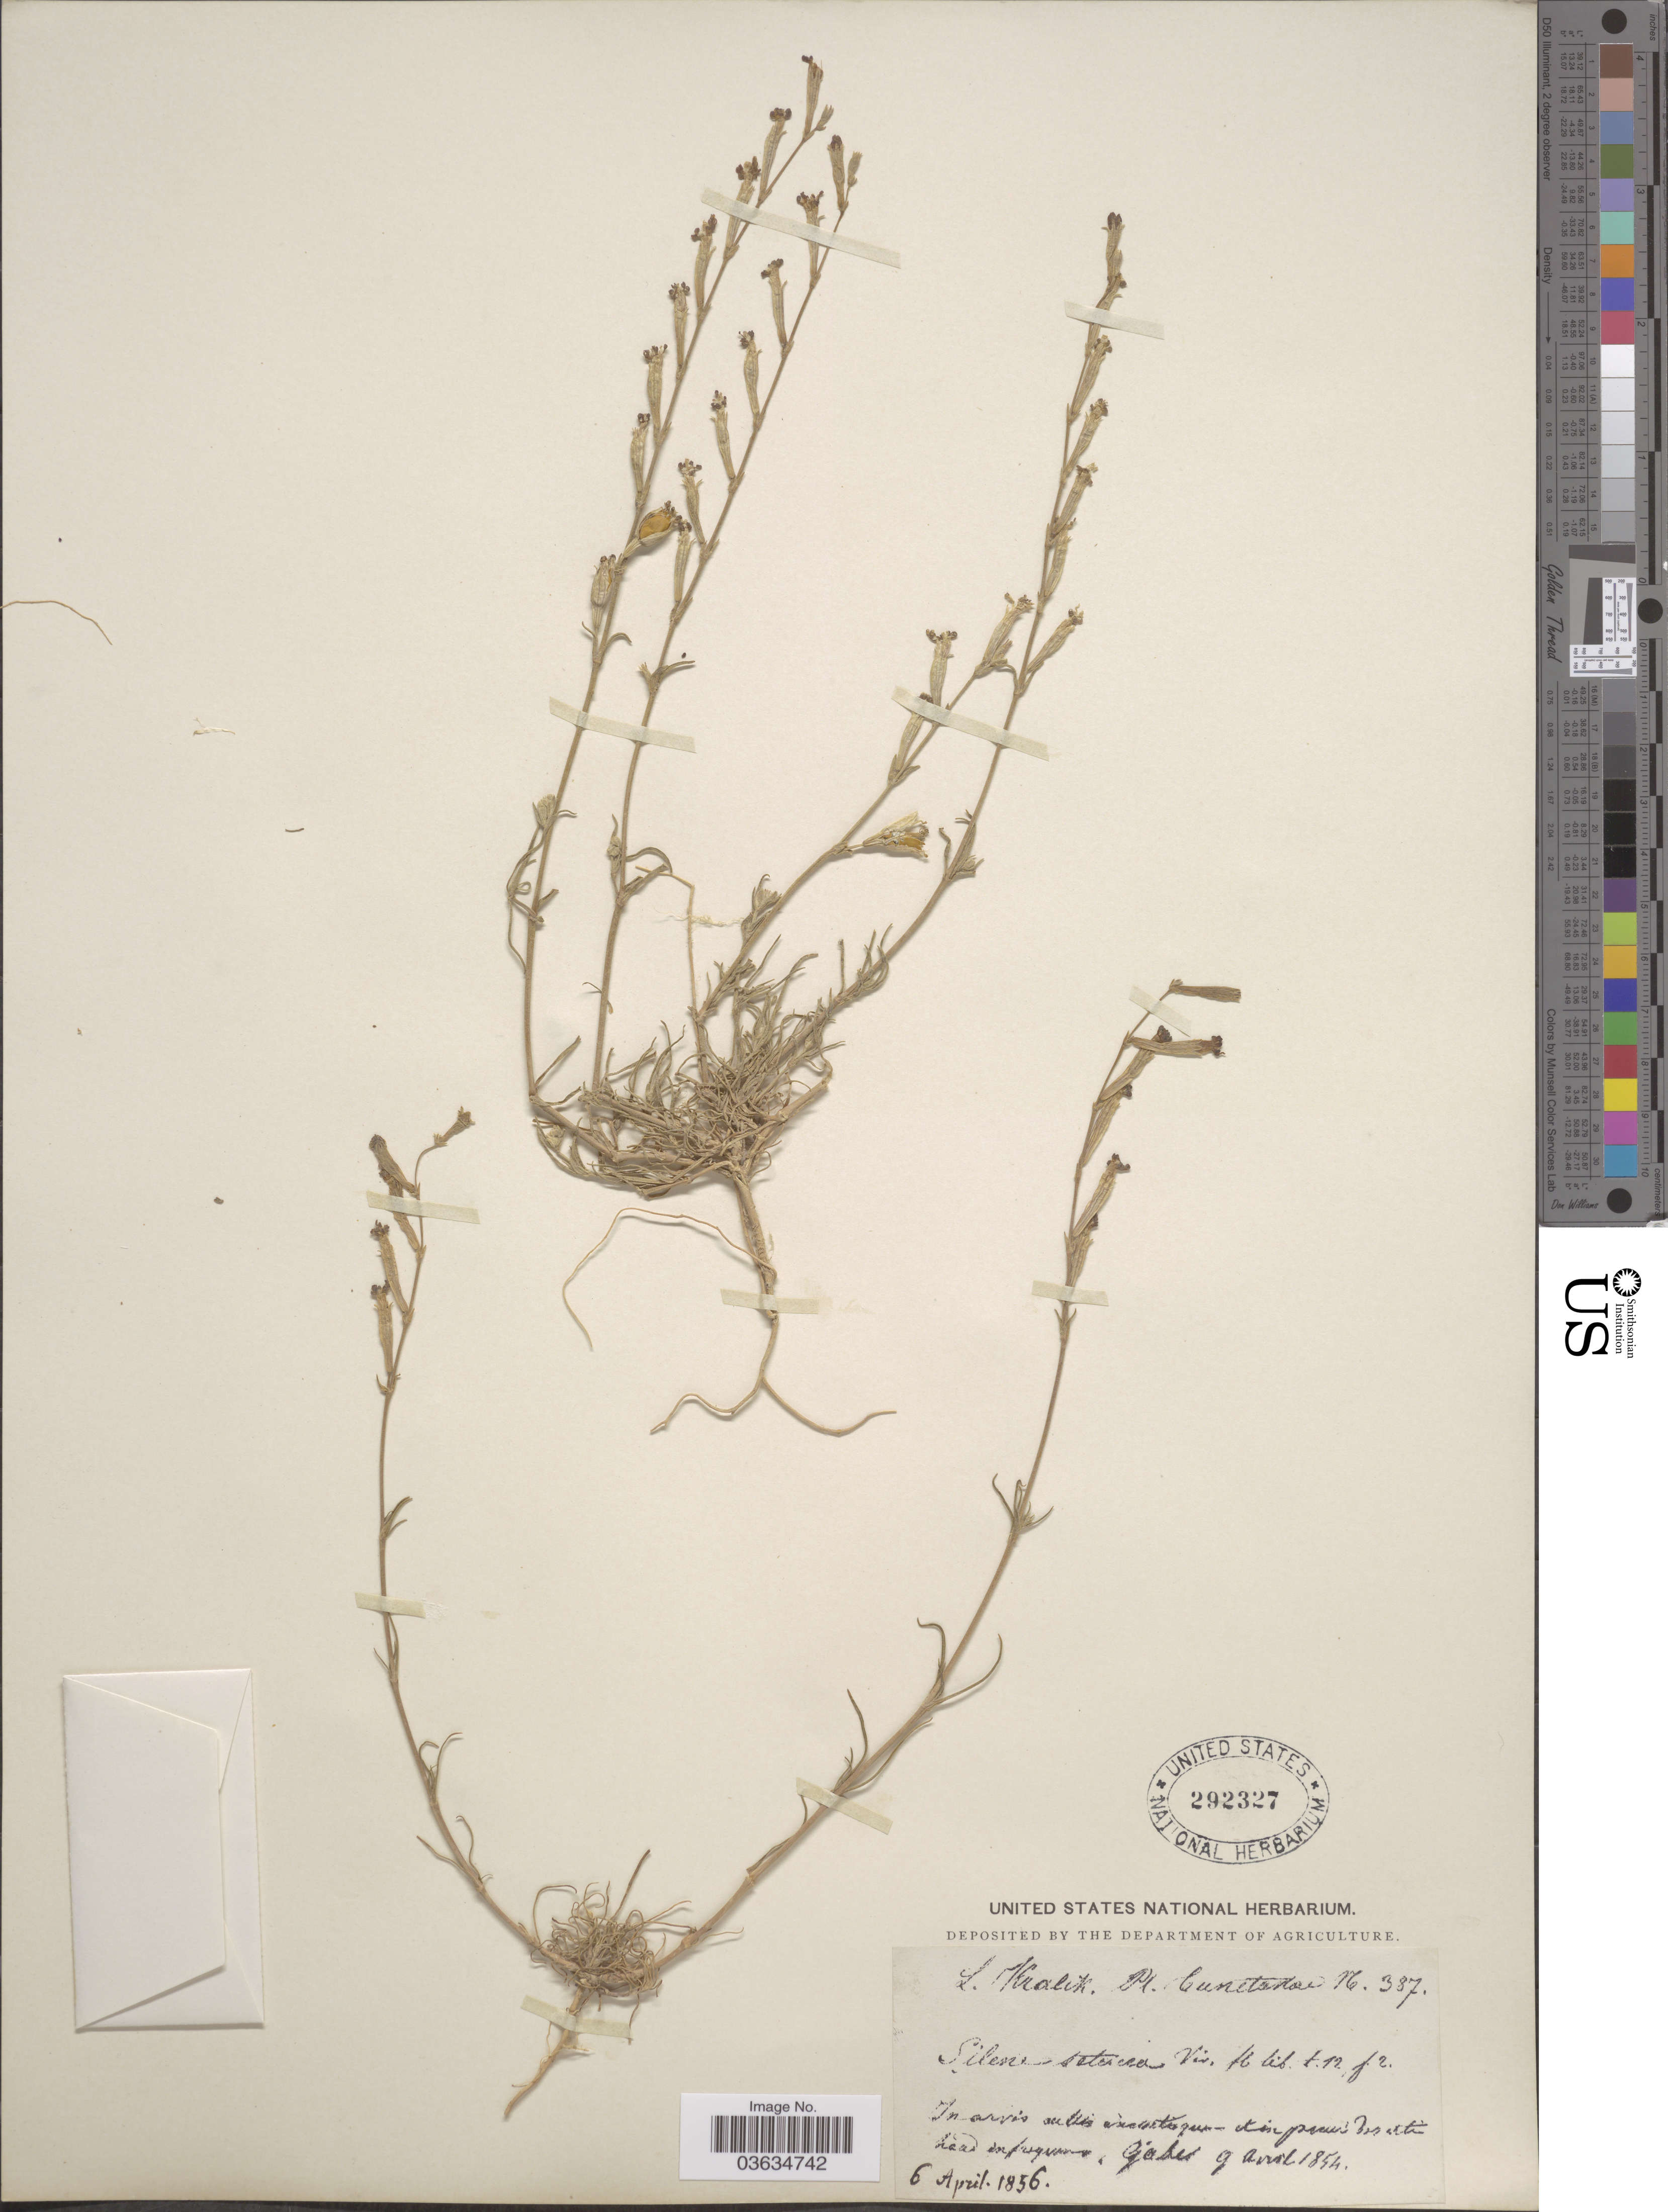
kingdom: Plantae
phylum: Tracheophyta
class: Magnoliopsida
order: Caryophyllales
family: Caryophyllaceae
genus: Silene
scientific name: Silene setacea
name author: Viv.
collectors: L. Kralik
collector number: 387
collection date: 1856-04-06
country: Tunisia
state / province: Gabès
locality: Tunetanae.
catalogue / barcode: US 292327